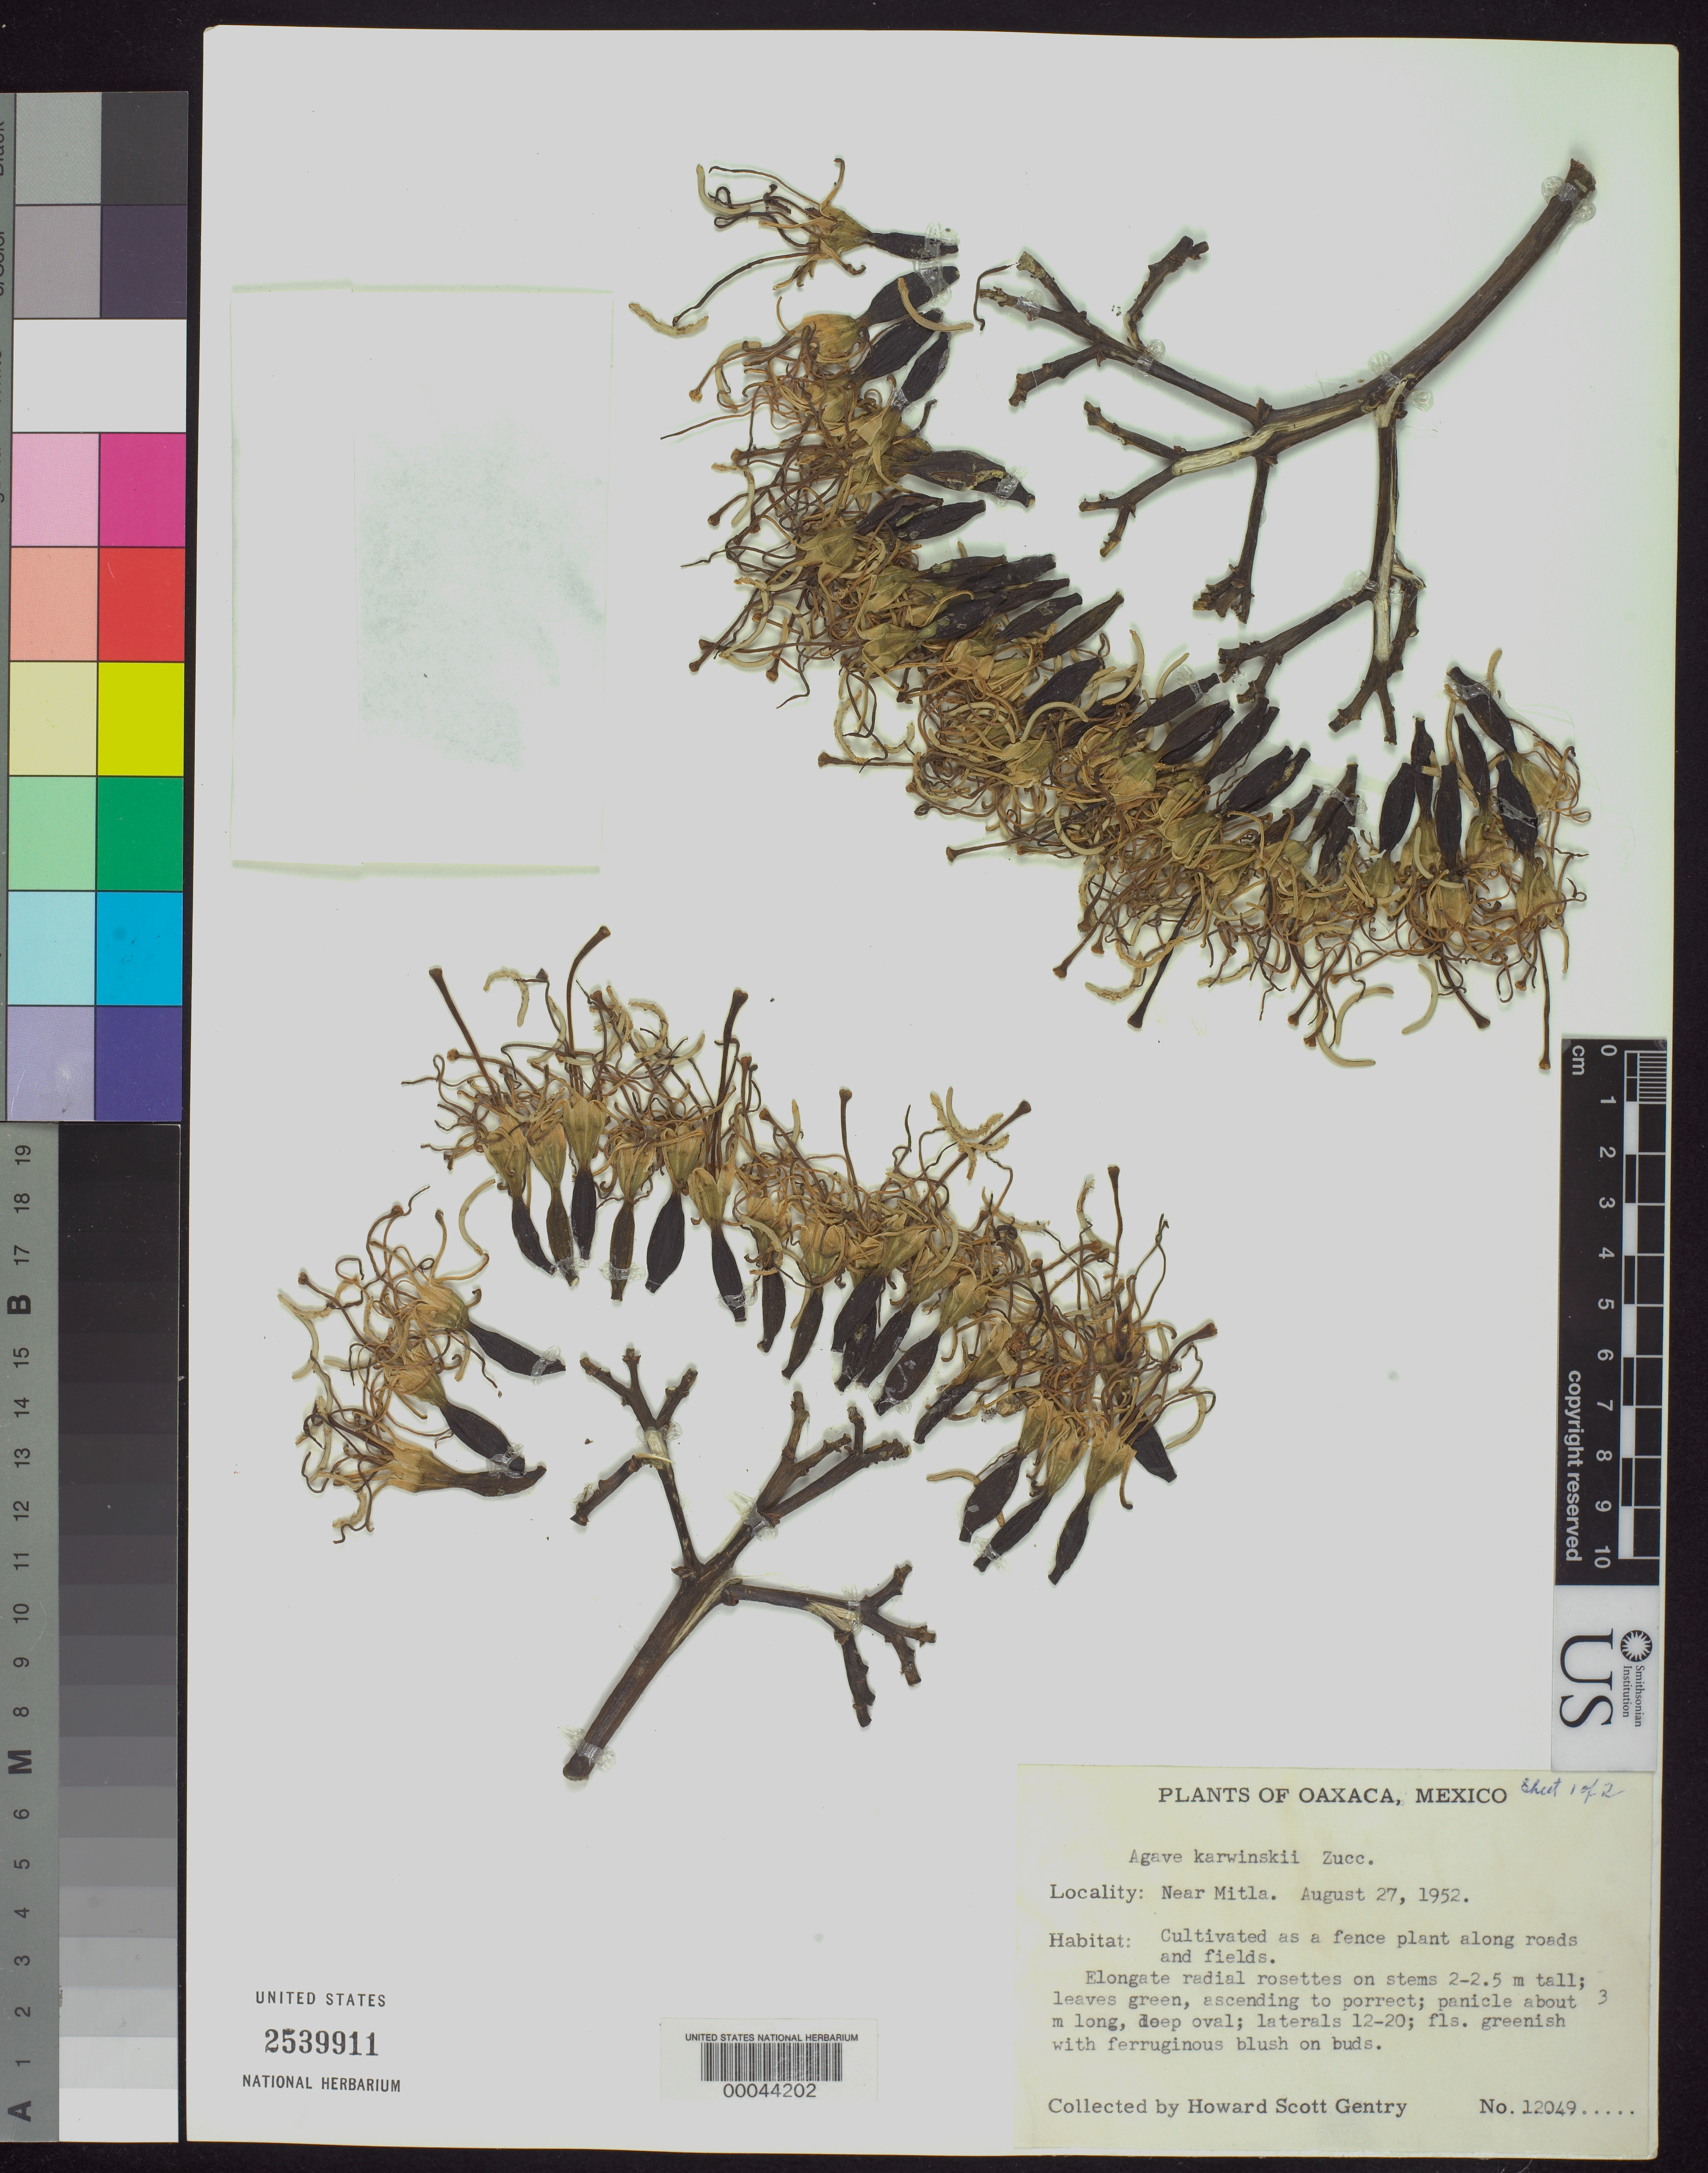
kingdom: Plantae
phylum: Tracheophyta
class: Liliopsida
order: Asparagales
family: Asparagaceae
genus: Agave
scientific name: Agave karwinskii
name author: Zucc.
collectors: H. S. Gentry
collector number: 12049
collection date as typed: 27 Aug 1952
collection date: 1952-08-27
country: Mexico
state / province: Oaxaca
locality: Near mitla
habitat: Cultivated as a fence plant along roads and fields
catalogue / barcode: US 2539911